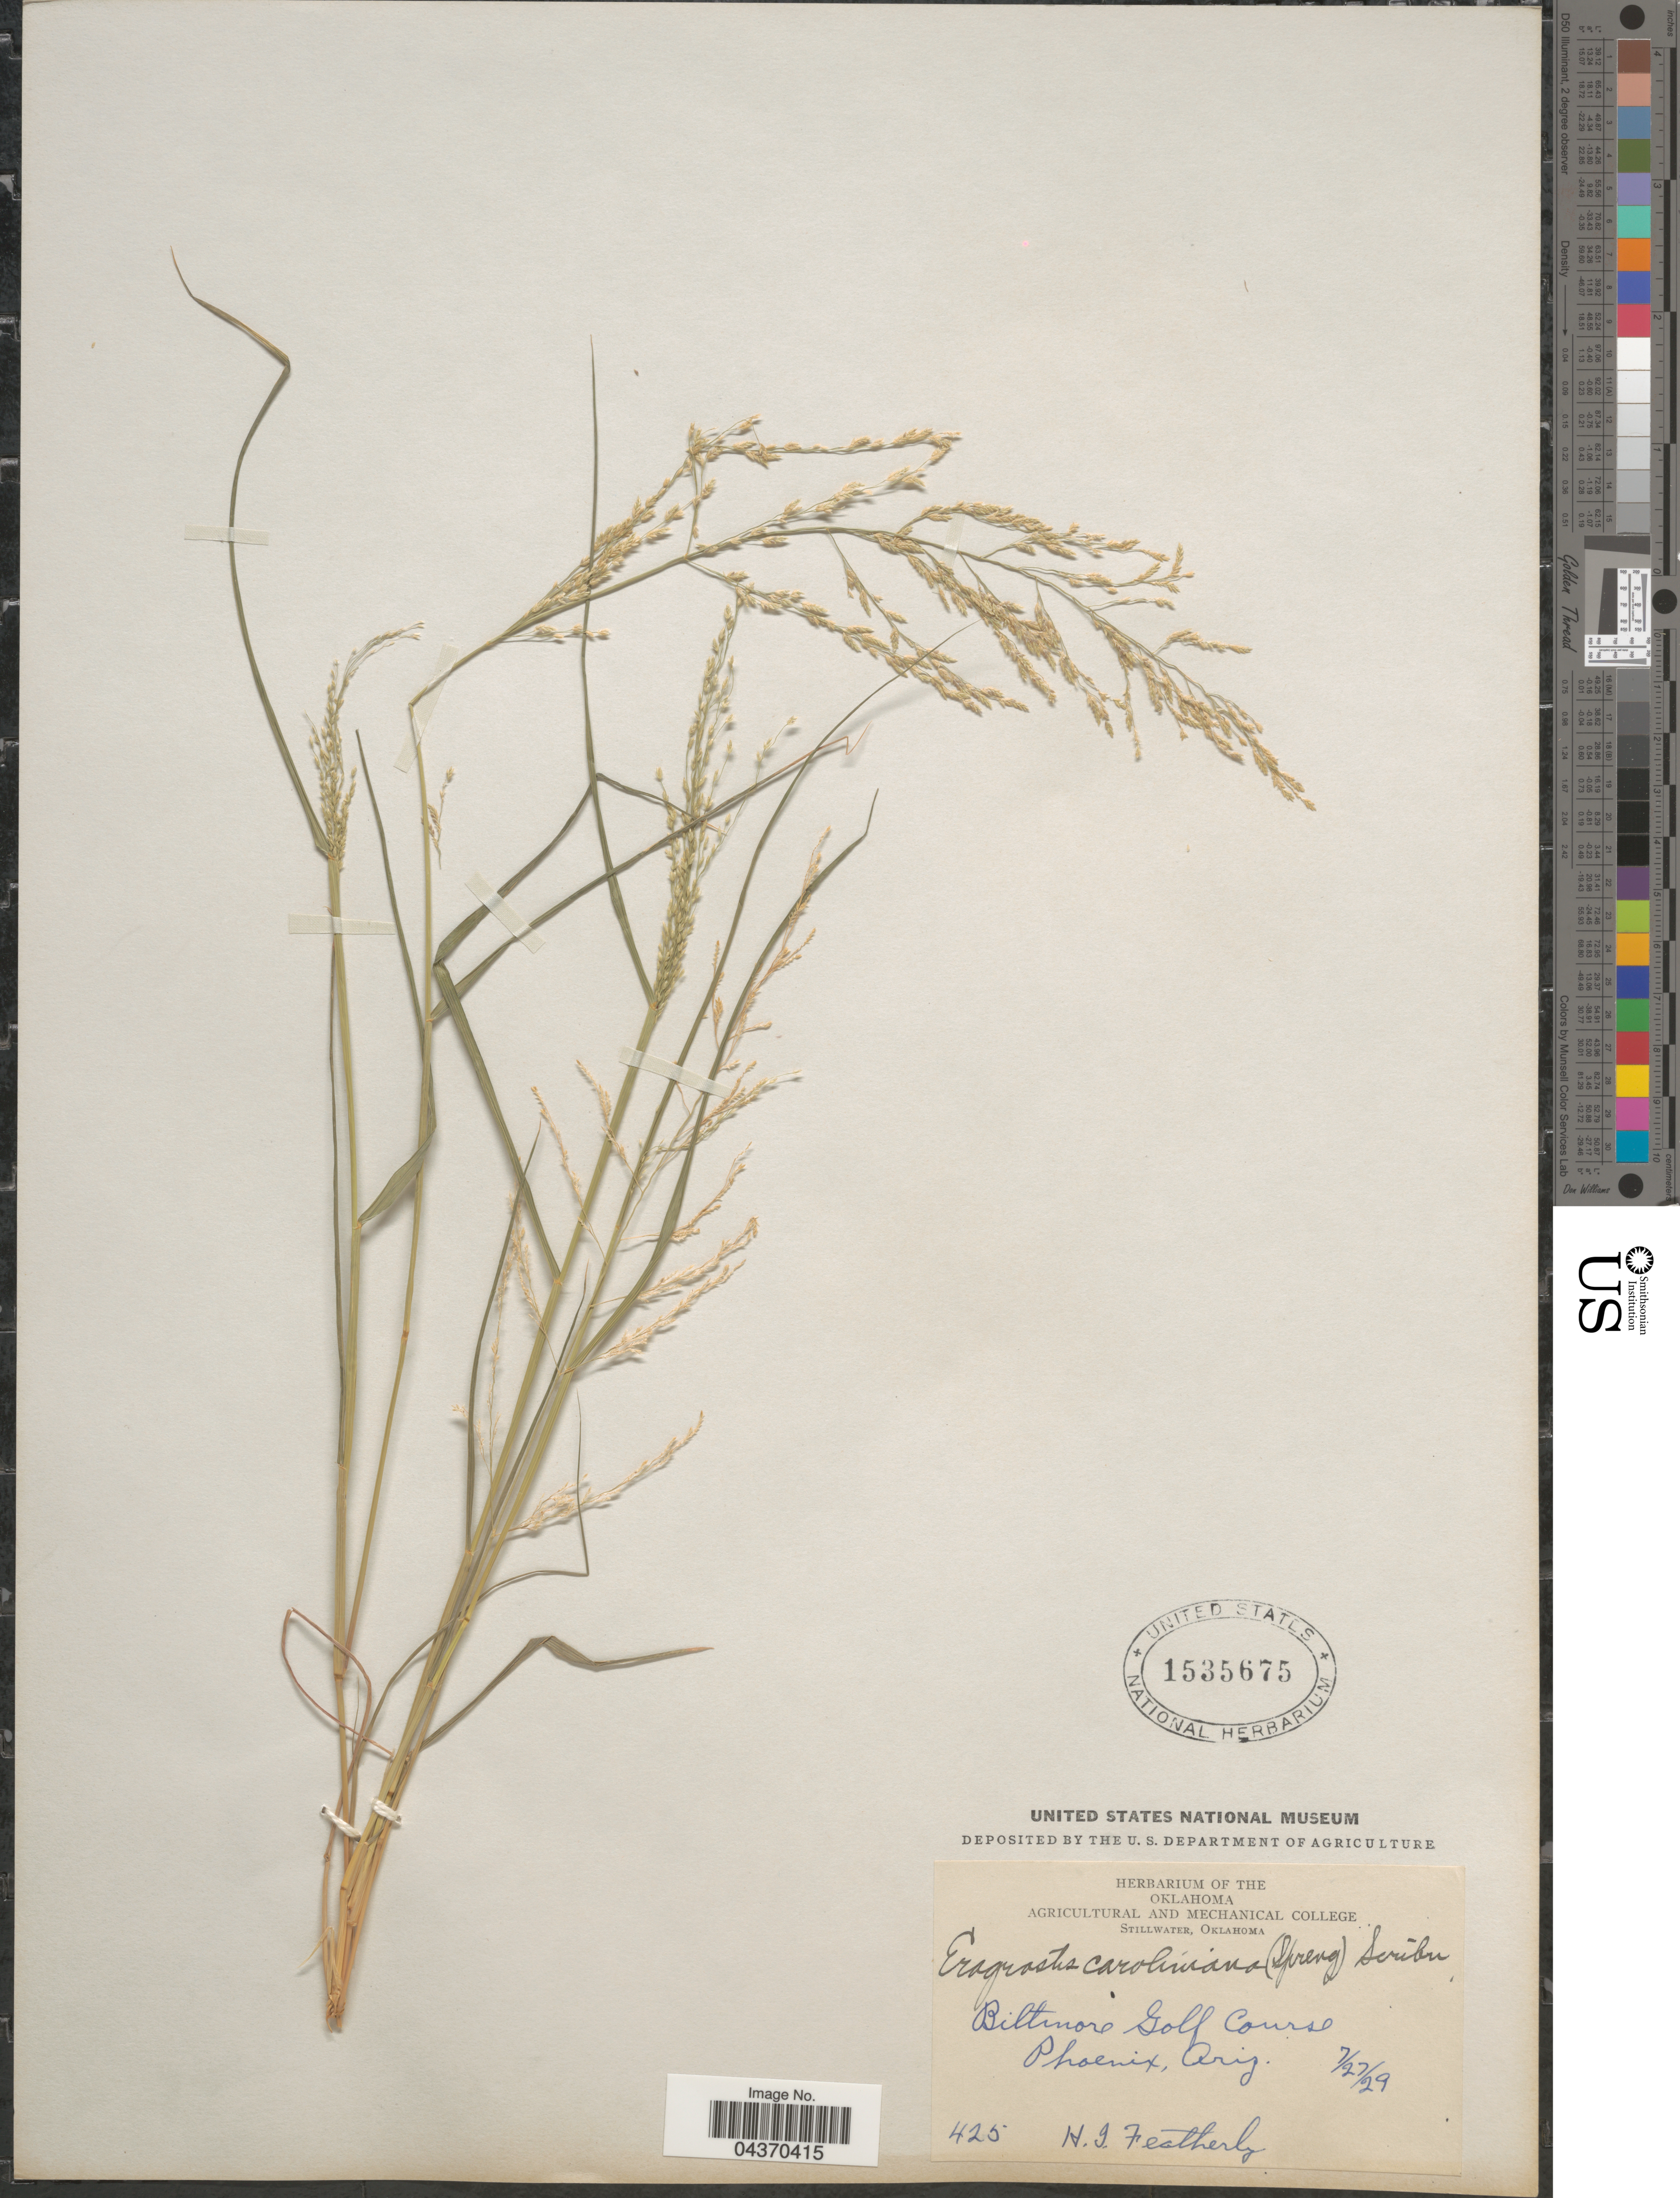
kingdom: Plantae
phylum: Tracheophyta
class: Liliopsida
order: Poales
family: Poaceae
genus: Eragrostis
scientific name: Eragrostis pectinacea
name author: (Michx.) Nees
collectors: H. Featherly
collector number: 425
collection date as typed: Transcribed d/m/y: 27/7/29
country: United States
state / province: Arizona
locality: Biltmore Golf Course. Phoenix.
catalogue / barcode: US 1535675